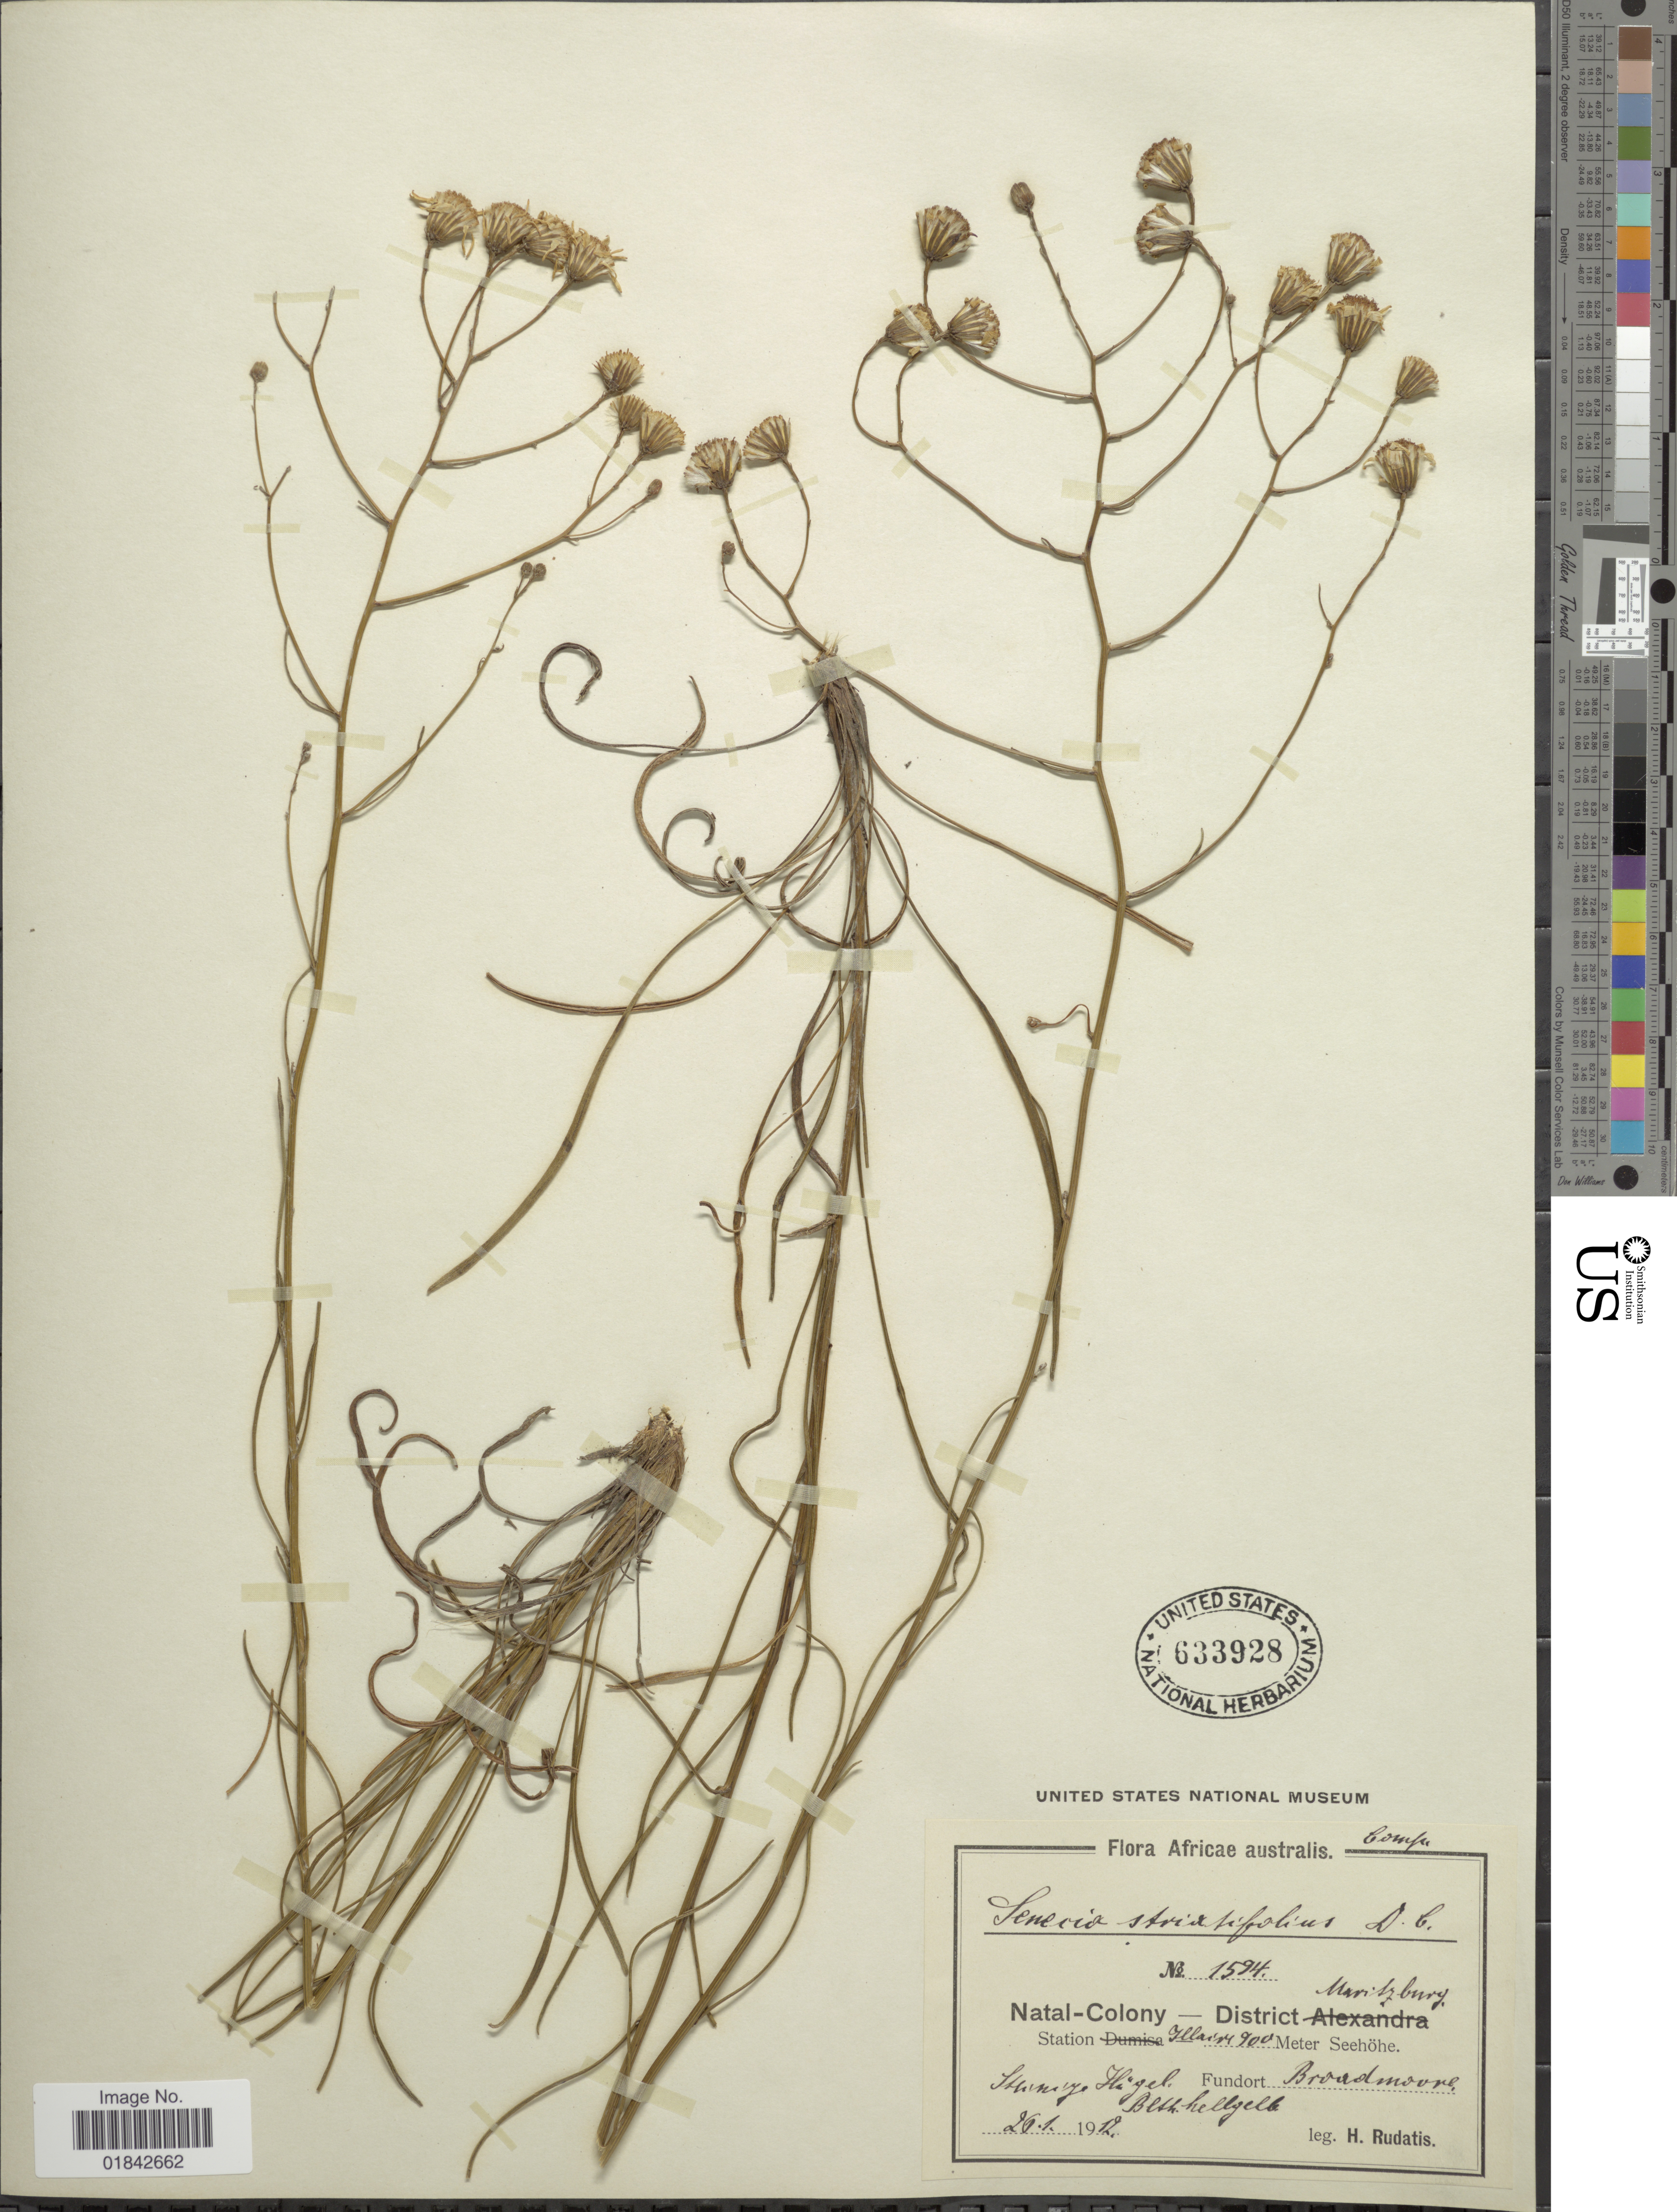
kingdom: Plantae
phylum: Tracheophyta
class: Magnoliopsida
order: Asterales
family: Asteraceae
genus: Senecio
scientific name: Senecio striatifolius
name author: DC.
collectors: H. Rudatis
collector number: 1594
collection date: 1912-01-29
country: South Africa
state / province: KwaZulu-Natal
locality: Natal, Colony, District Maritzburg, Station Illaire, Fundort Broadmoore.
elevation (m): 900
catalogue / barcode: US 633928